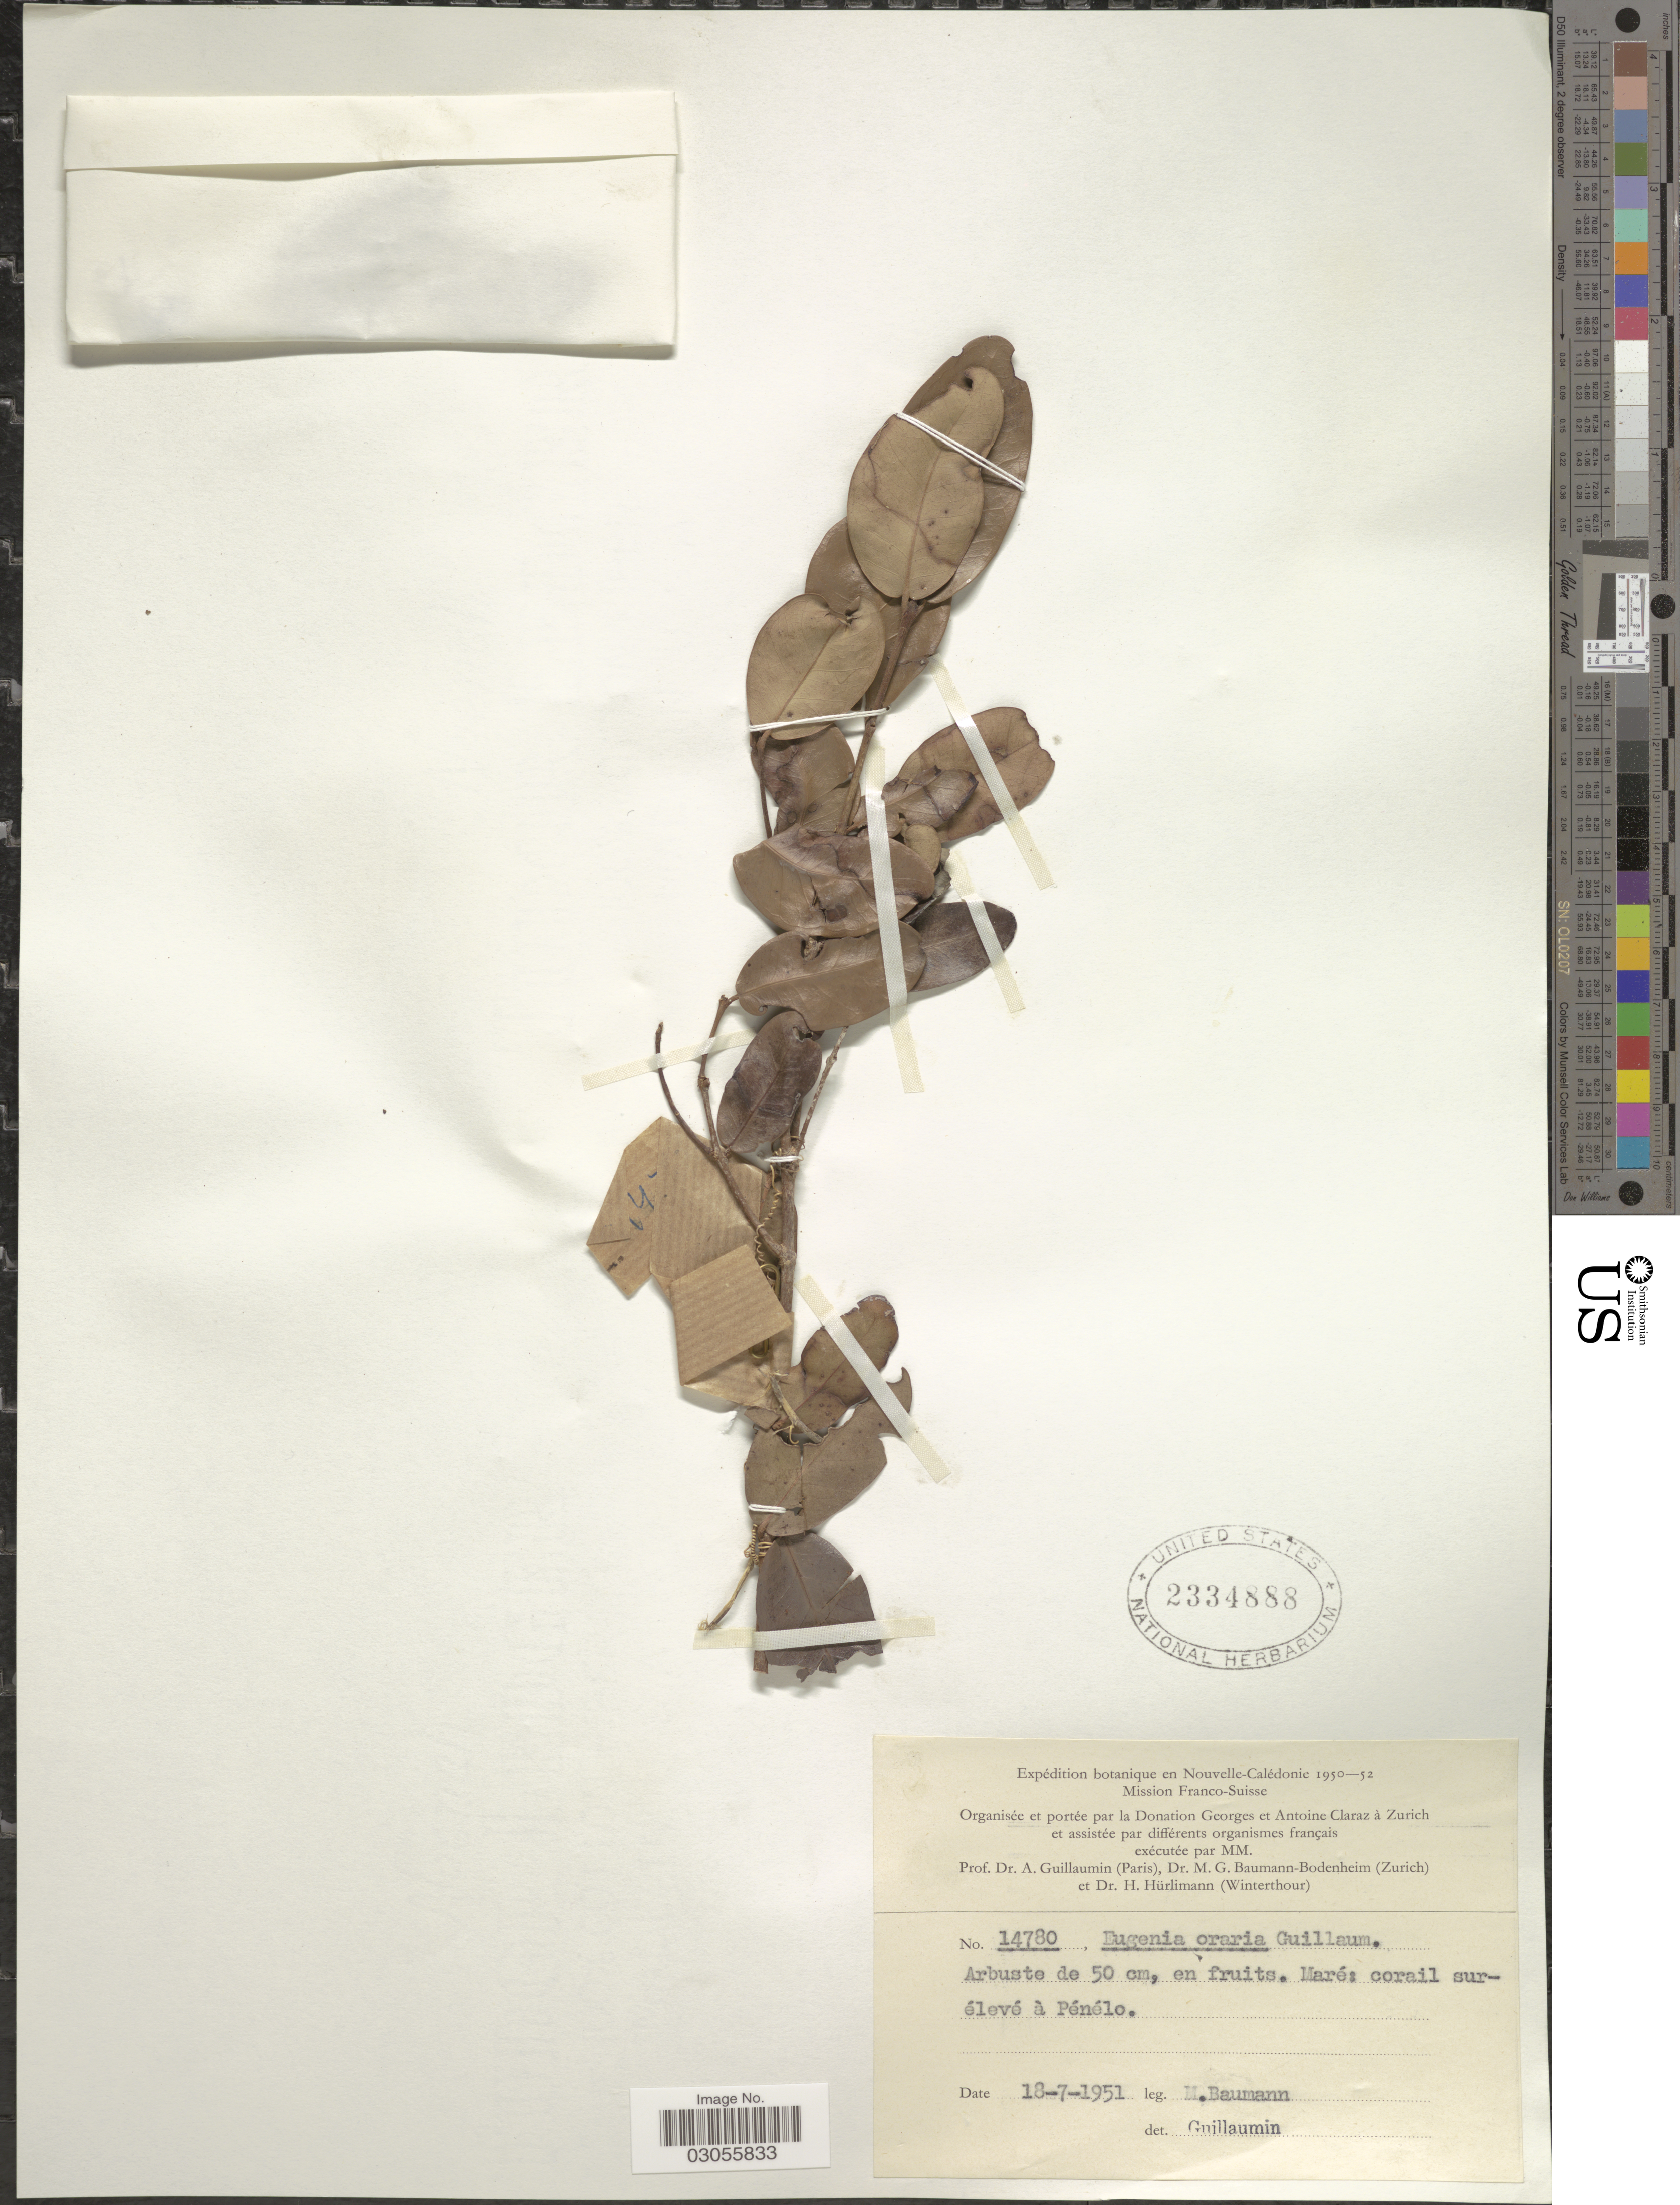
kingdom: Plantae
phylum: Tracheophyta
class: Magnoliopsida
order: Myrtales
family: Myrtaceae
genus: Eugenia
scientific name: Eugenia littoralis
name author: Pancher ex Brongn. & Gris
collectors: M. Baumann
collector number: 14780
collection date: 1951-07-18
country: New Caledonia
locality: En Nouvelle-Calédonie. Maré: corail surélevé à Pénélo.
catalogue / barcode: US 2334888